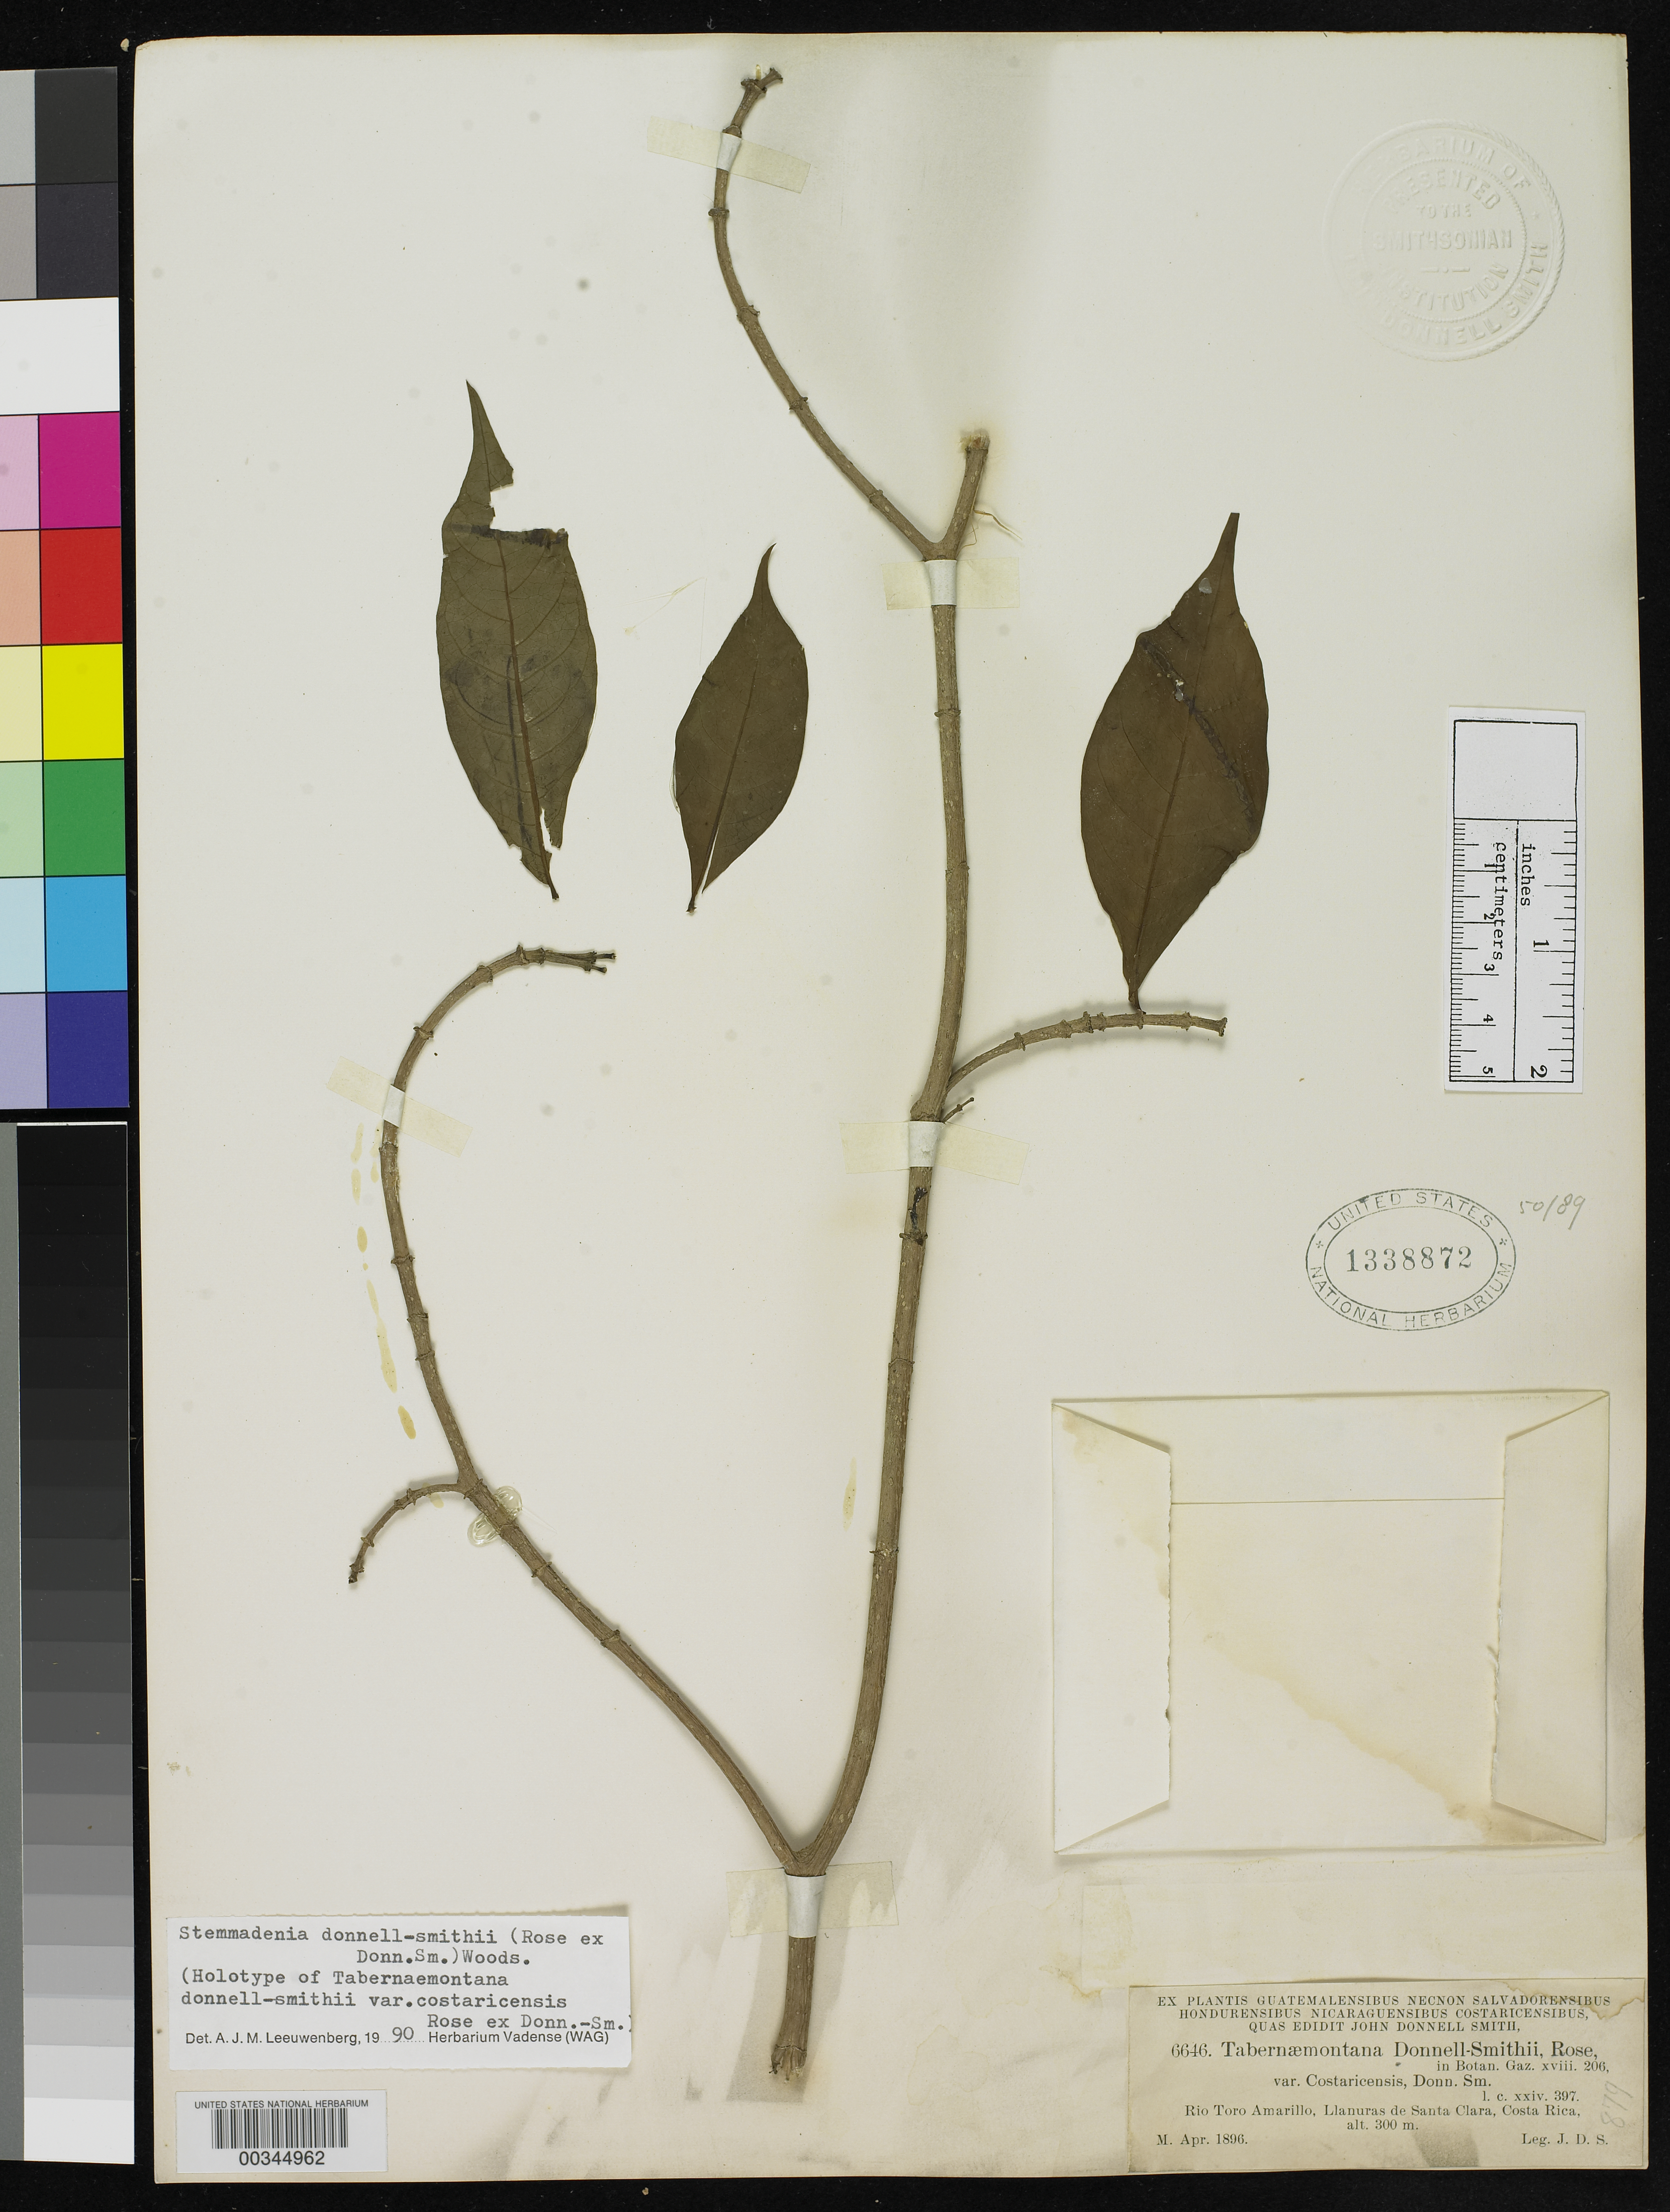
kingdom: Plantae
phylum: Tracheophyta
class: Magnoliopsida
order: Gentianales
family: Apocynaceae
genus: Tabernaemontana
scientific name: Tabernaemontana donnell-smithii var. costaricensis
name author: Donn. Sm.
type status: Holotype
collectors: J. Donnell Smith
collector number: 6646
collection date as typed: Apr 1896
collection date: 1896-04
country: Costa Rica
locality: Rio Toro Amarillo, Llanuras de Santa Clara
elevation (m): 300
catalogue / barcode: US 1338872